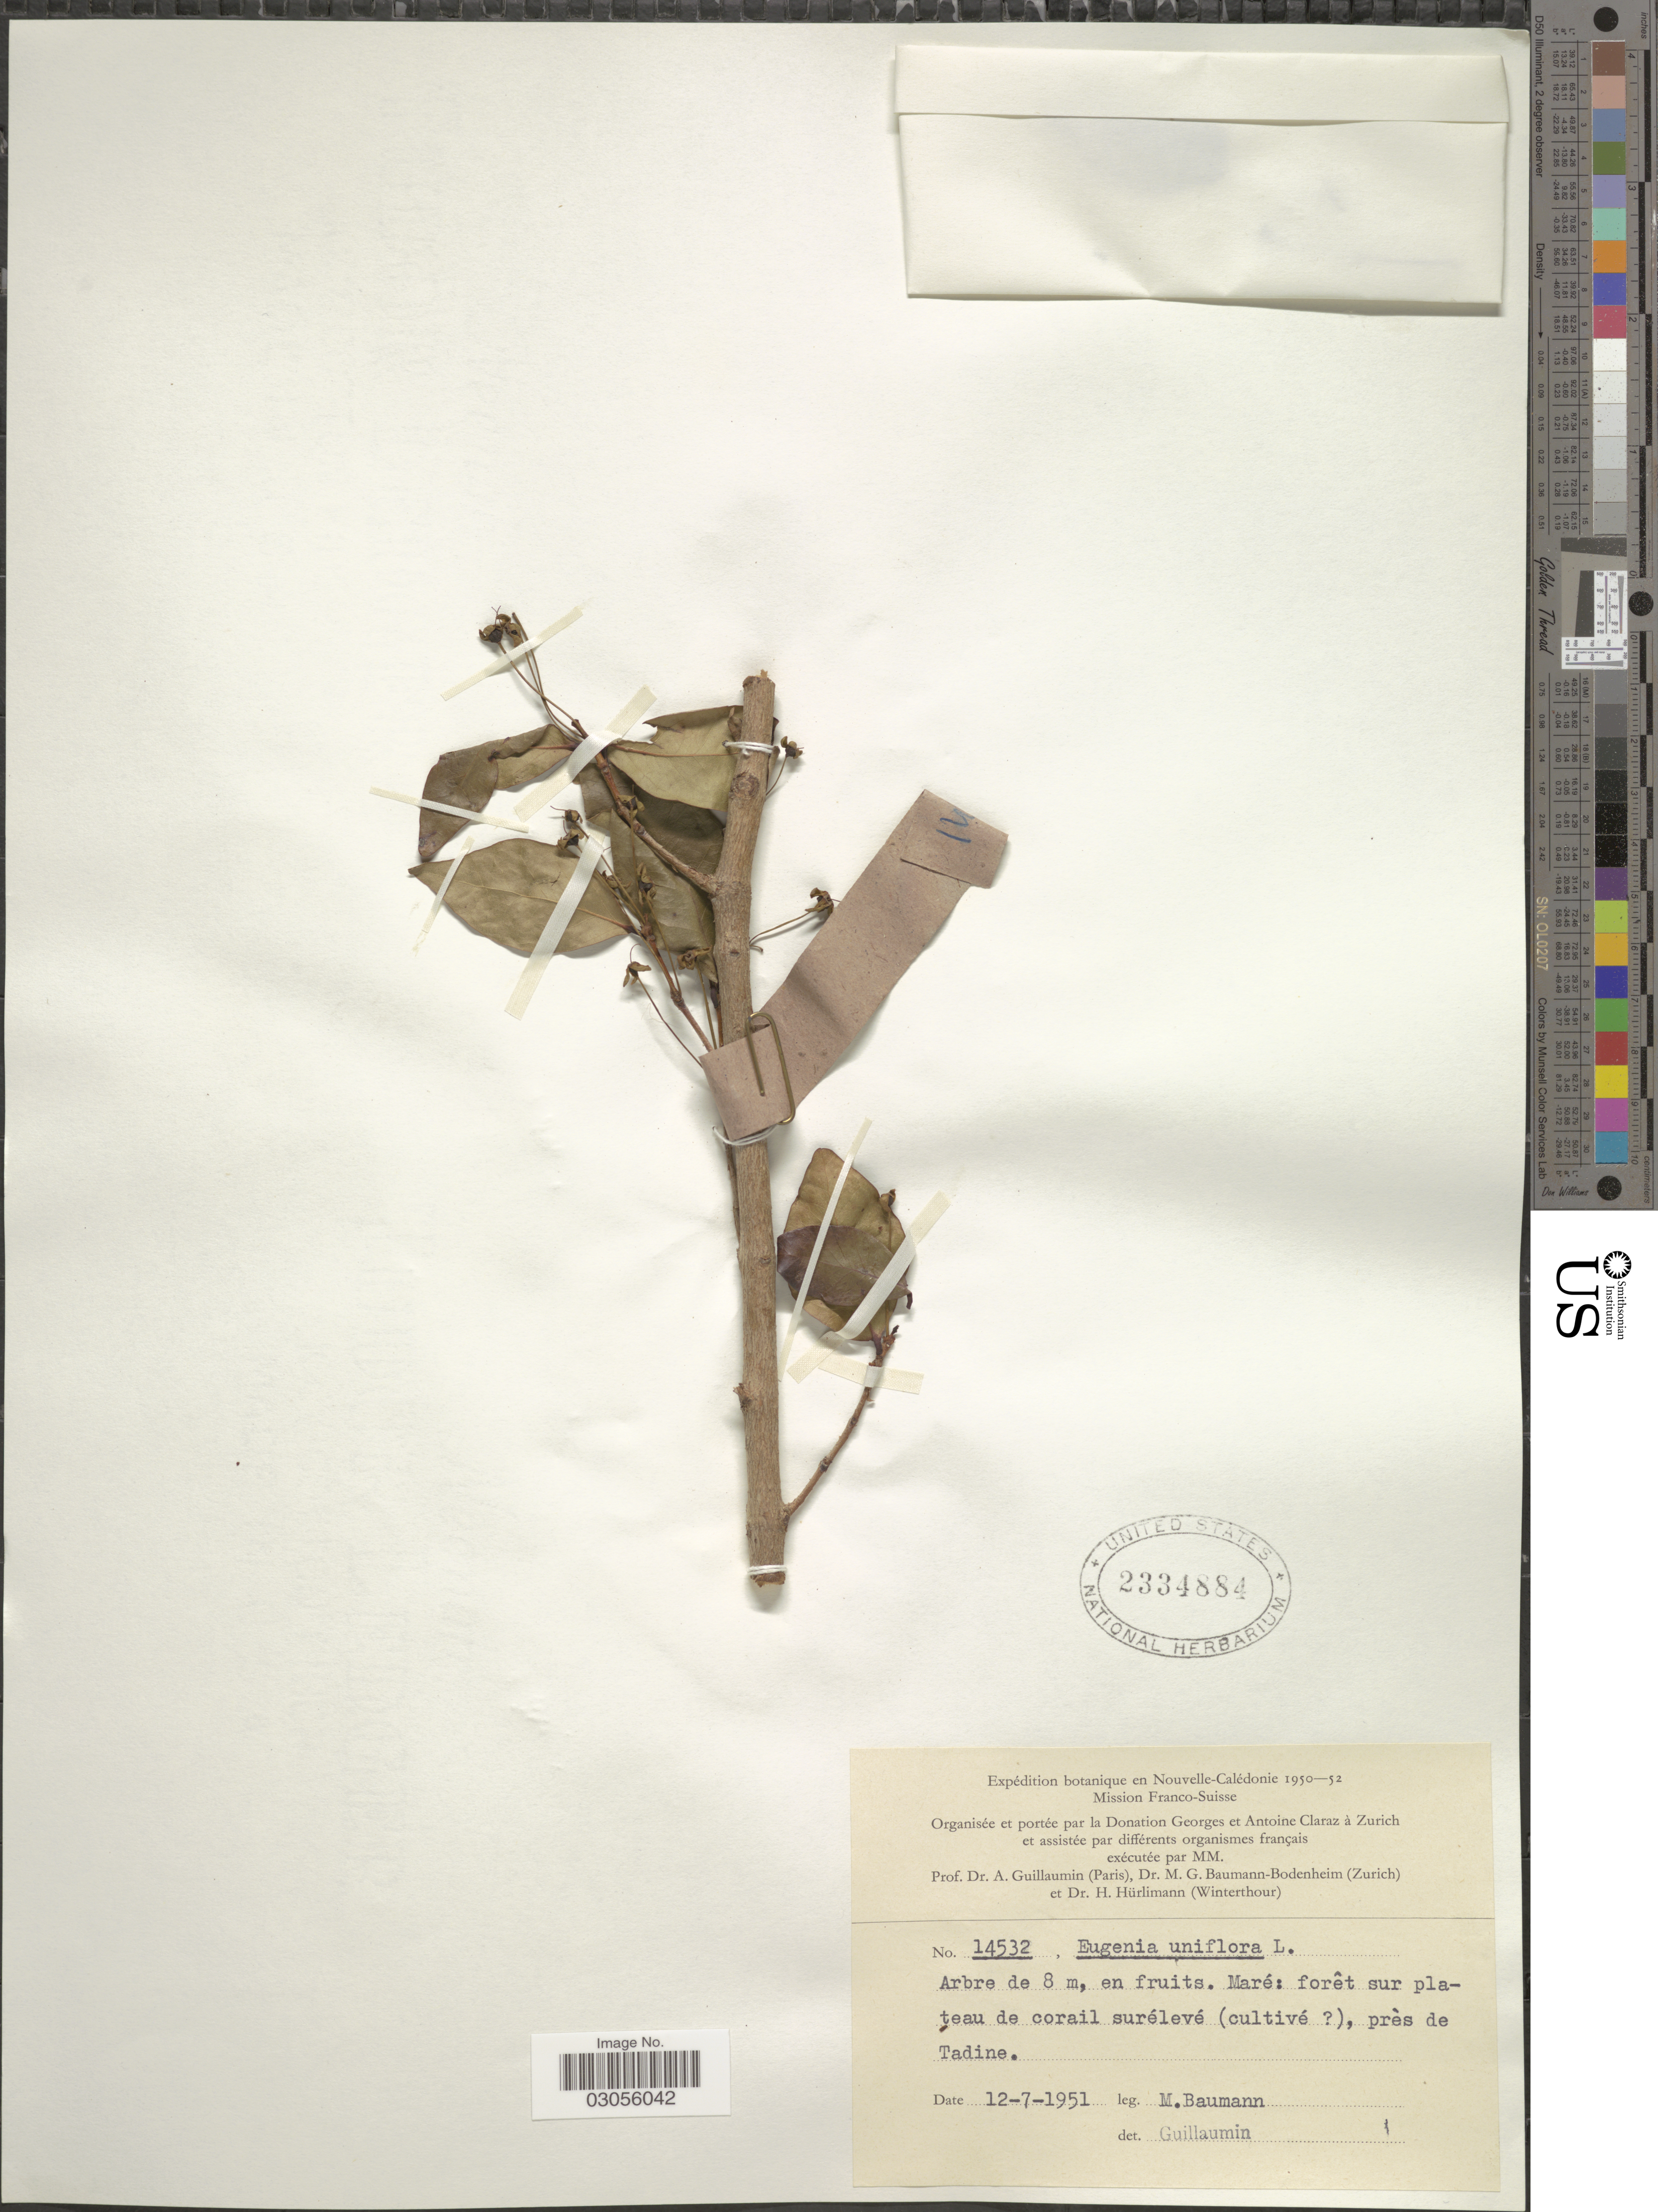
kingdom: Plantae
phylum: Tracheophyta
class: Magnoliopsida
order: Myrtales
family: Myrtaceae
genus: Eugenia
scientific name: Eugenia uniflora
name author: L.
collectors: M. G. Baumann-Bodenheim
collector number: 14532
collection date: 1951-07-12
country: New Caledonia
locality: Maré: forêt sur plateau de corail surélevé (cultivé [unsure placement]), près de Tadine.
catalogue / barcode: US 2334884